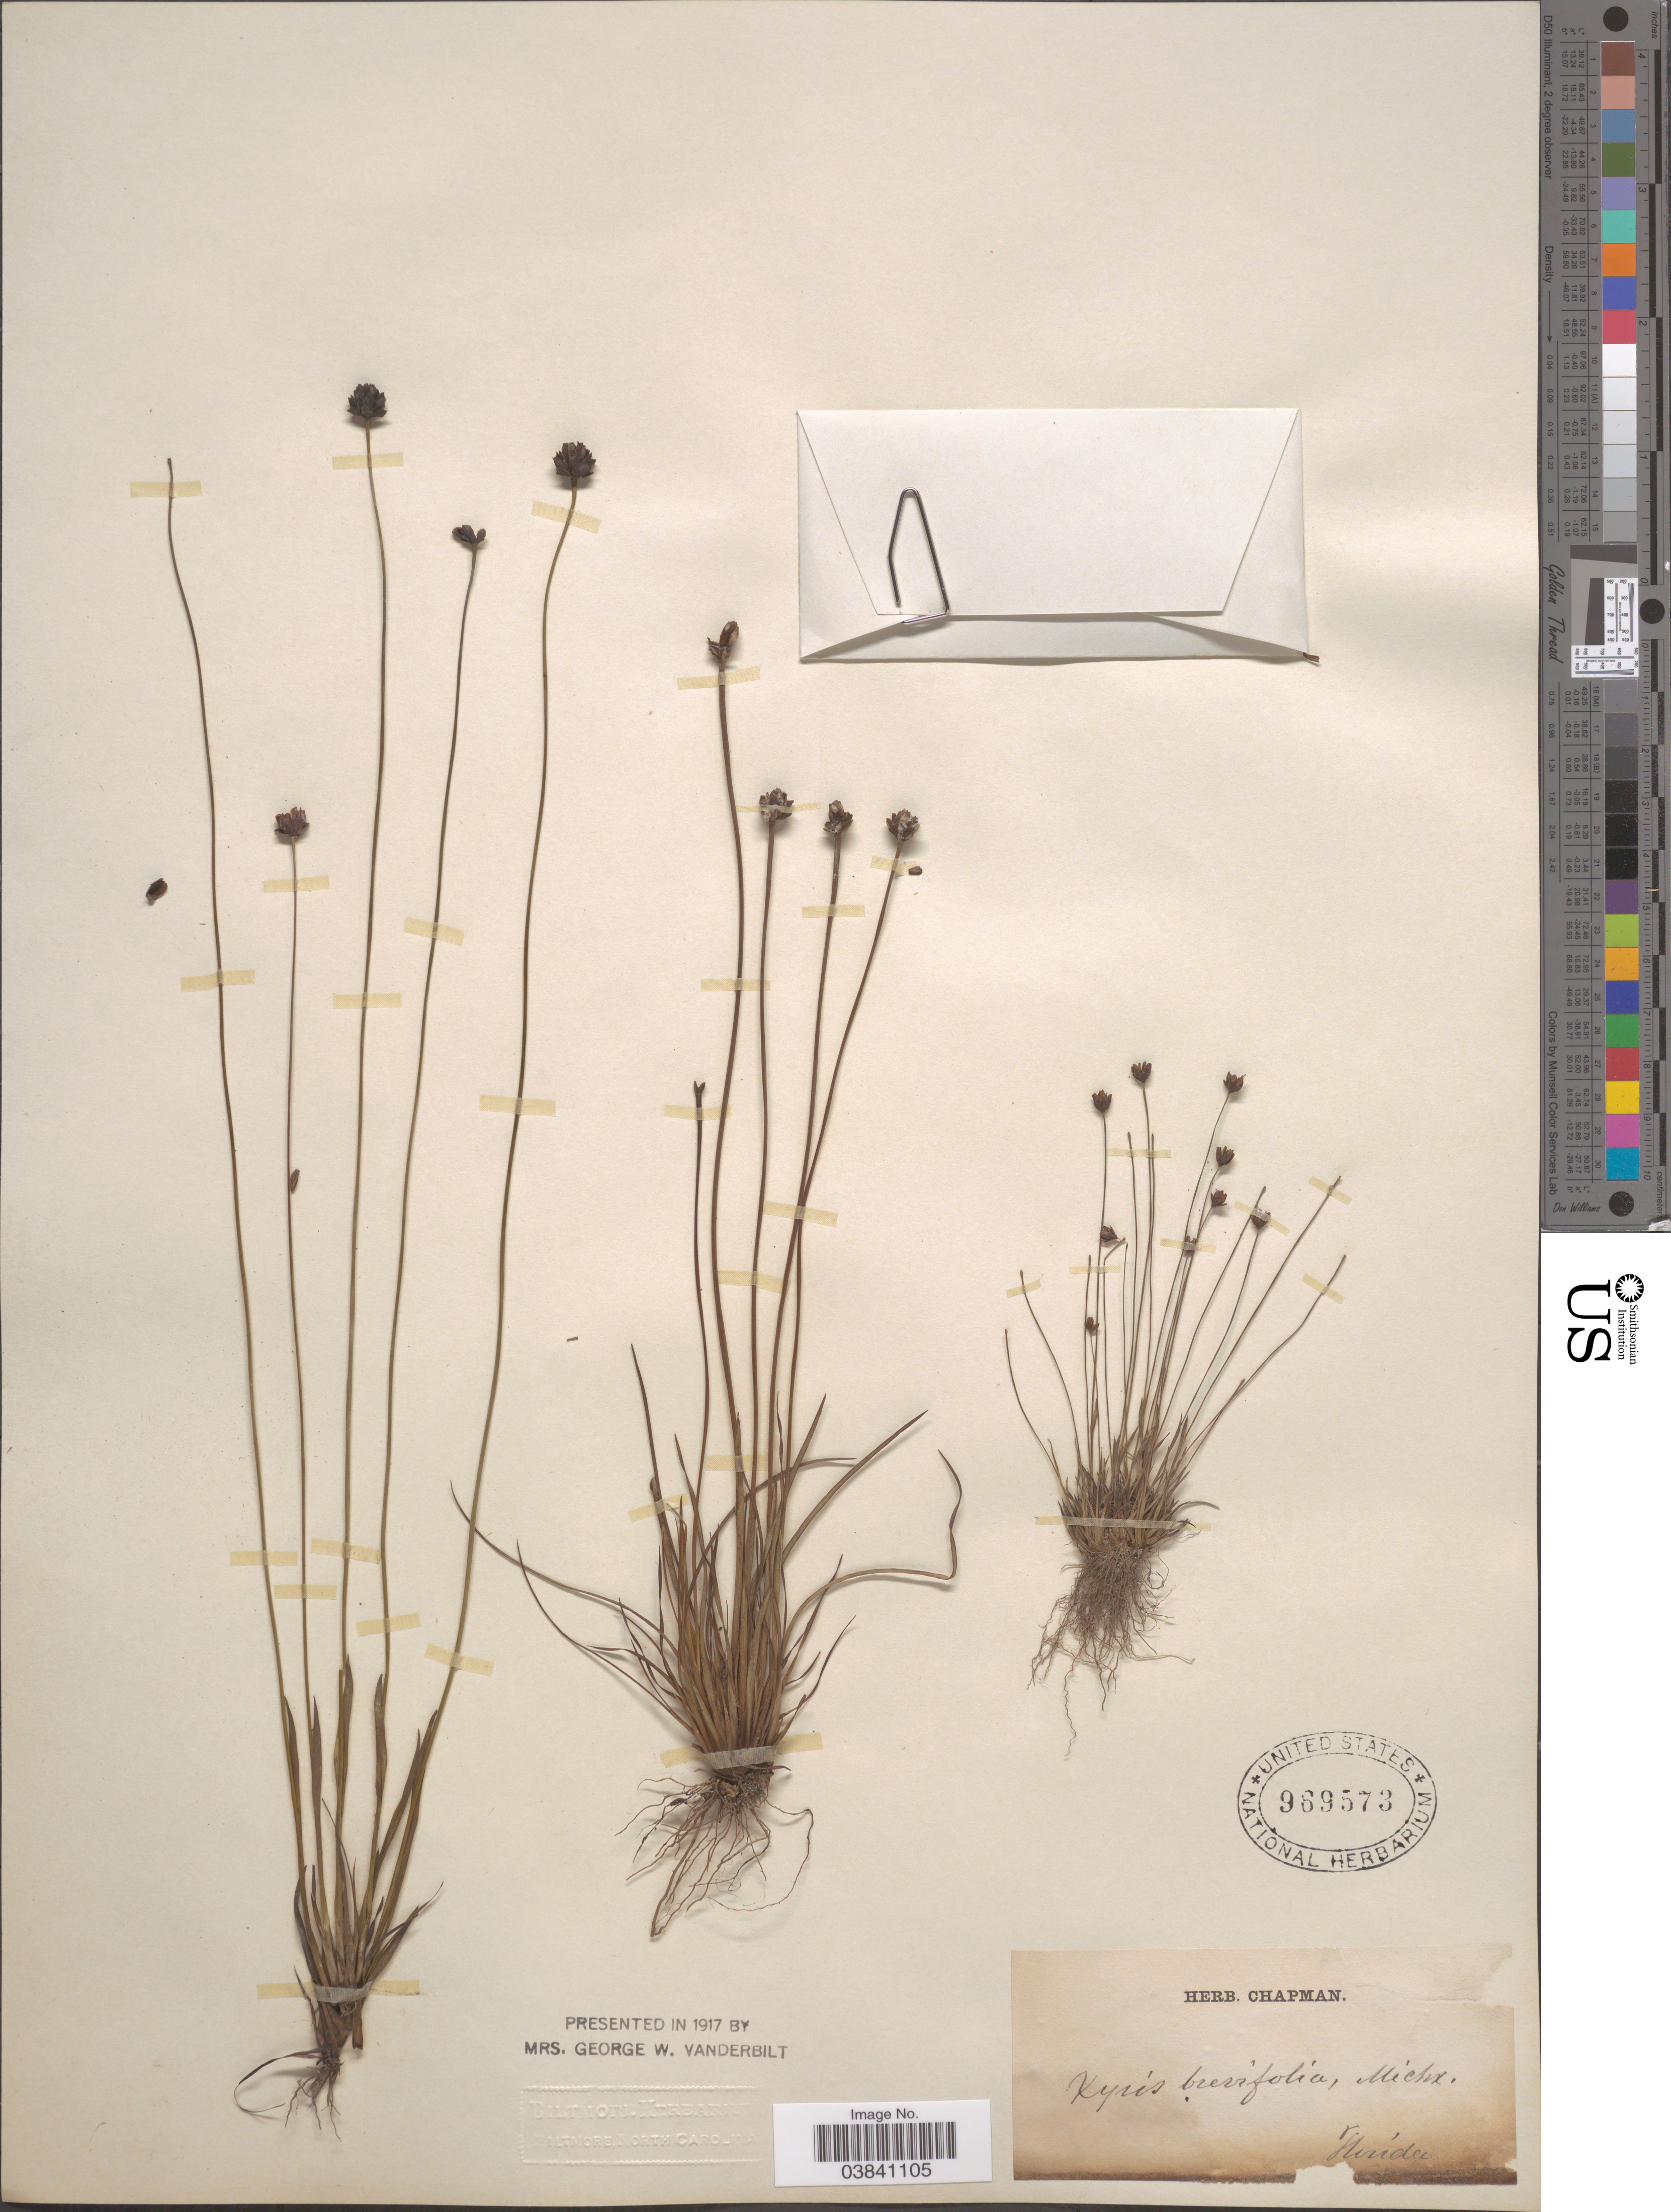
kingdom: Plantae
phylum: Tracheophyta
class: Liliopsida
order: Poales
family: Xyridaceae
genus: Xyris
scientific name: Xyris brevifolia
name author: Michx.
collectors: ex herb. Chapman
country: United States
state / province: Florida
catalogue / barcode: US 969573